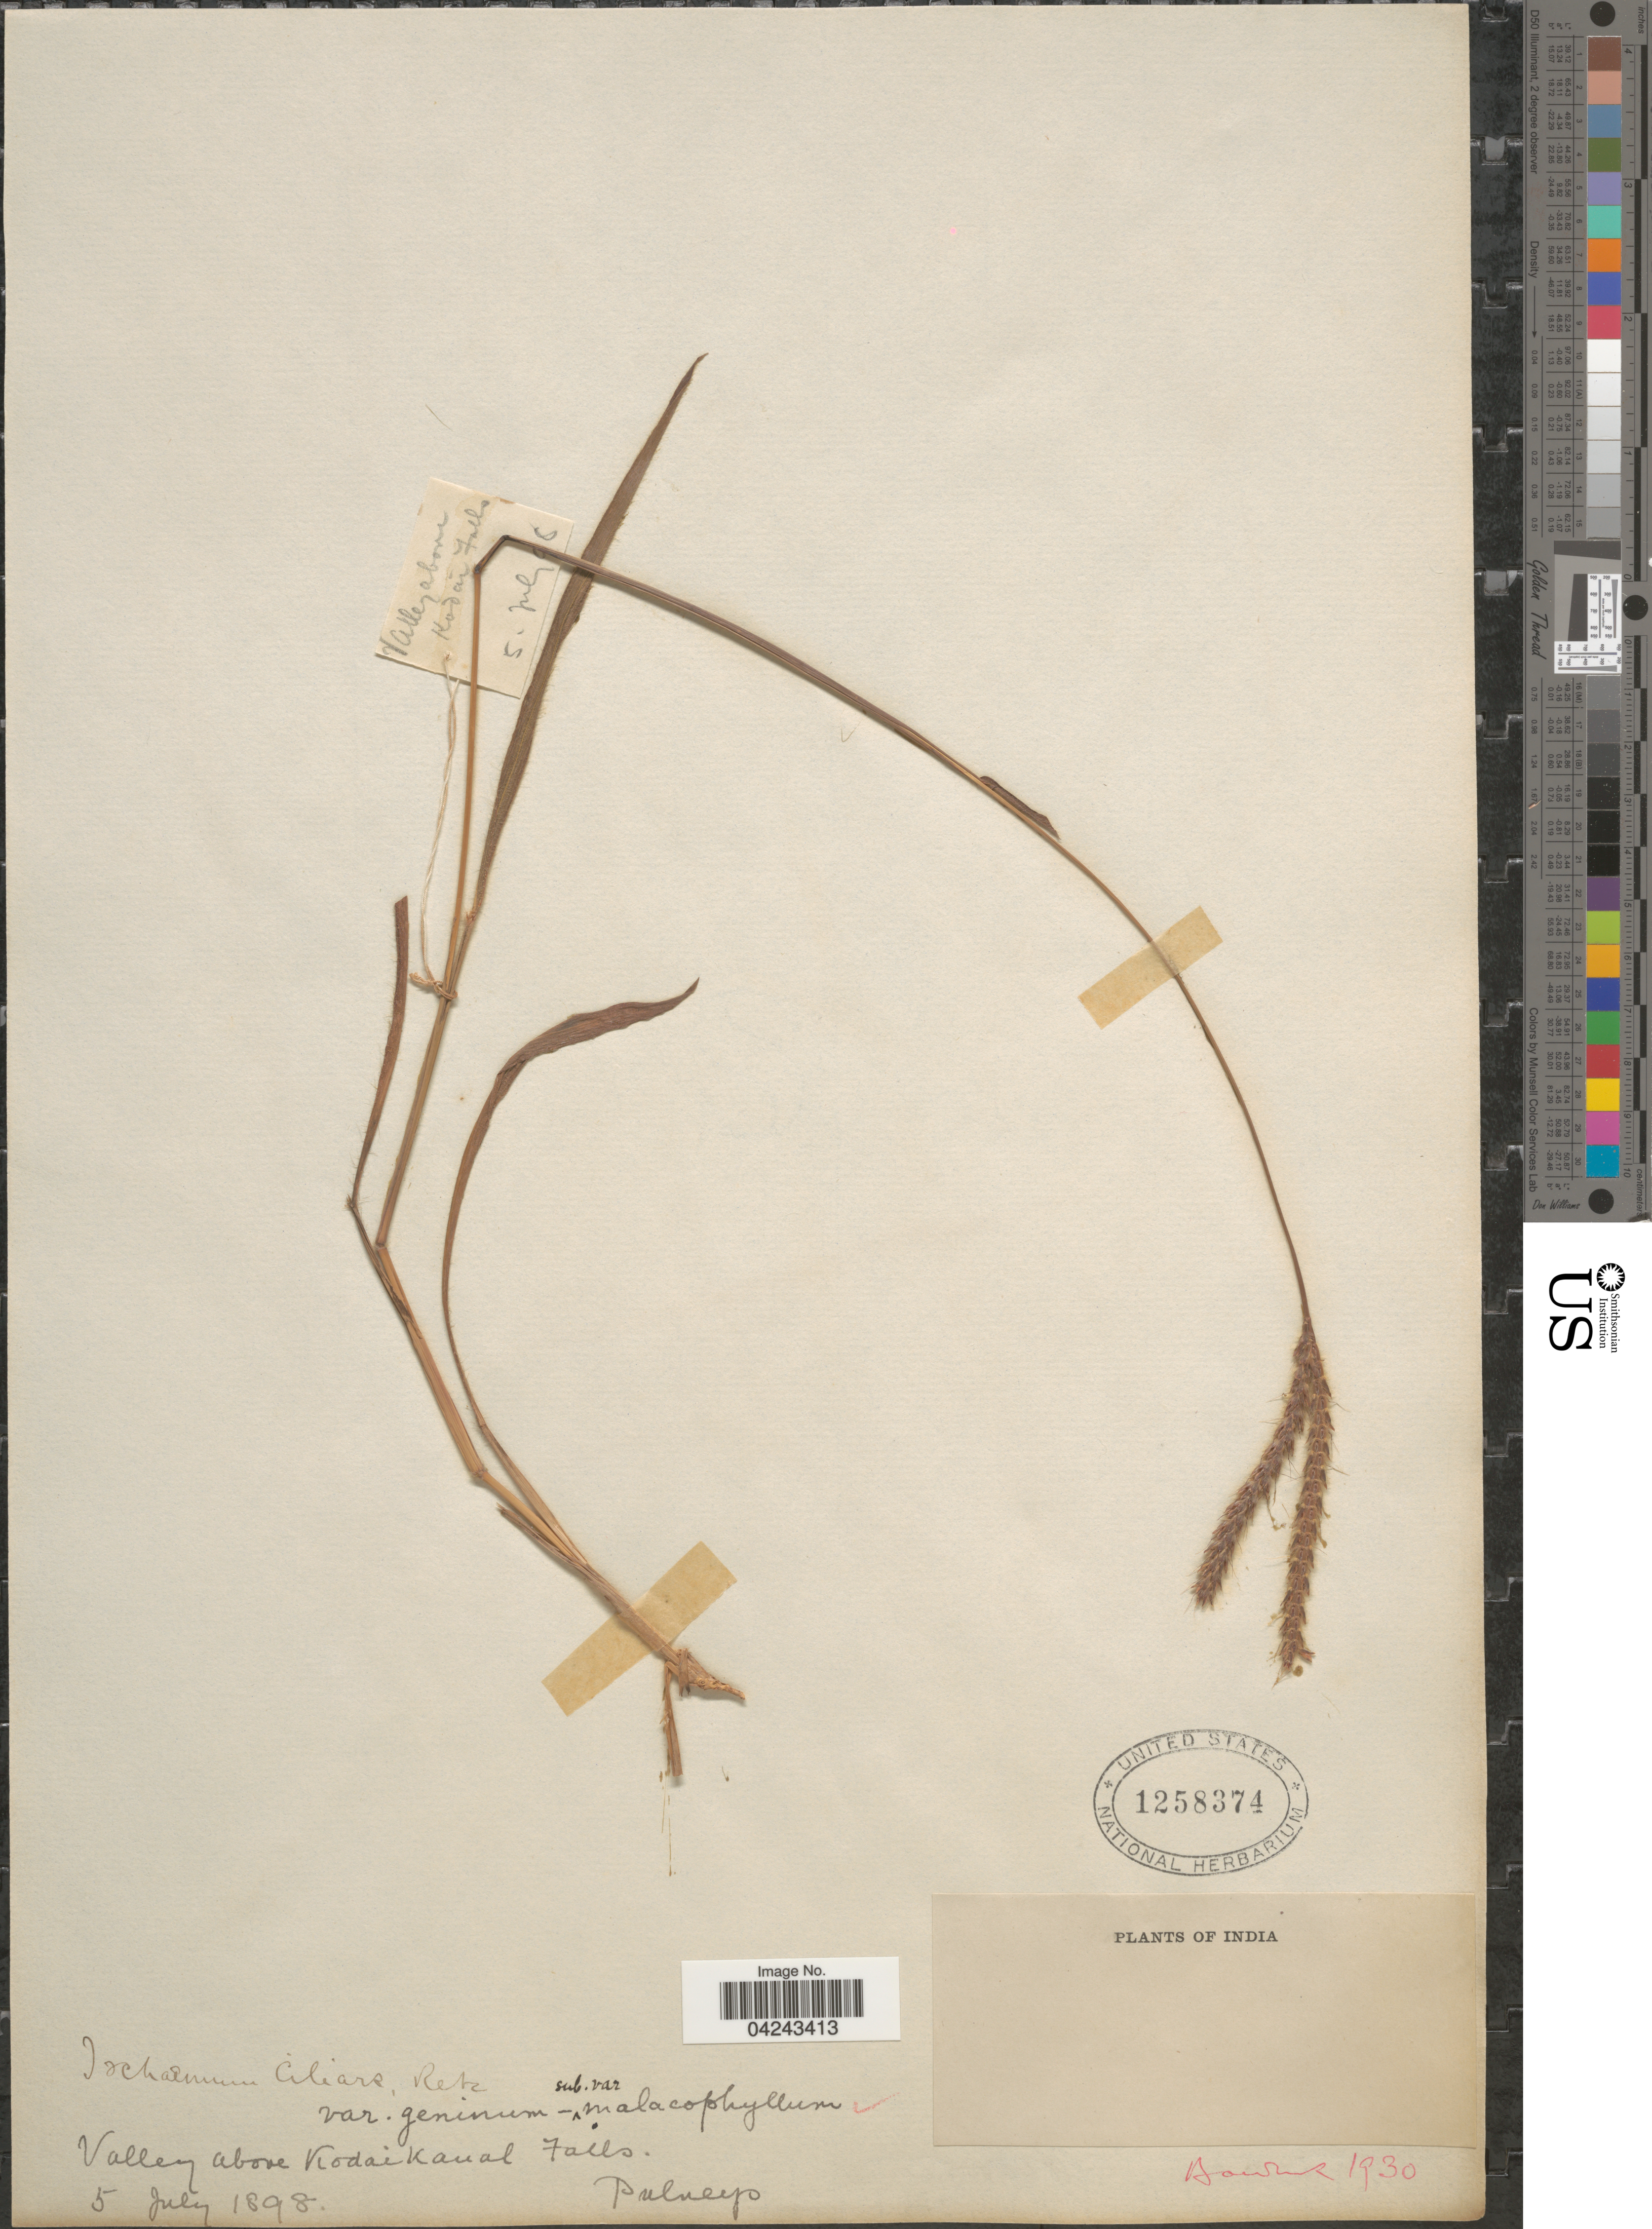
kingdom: Plantae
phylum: Tracheophyta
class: Liliopsida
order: Poales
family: Poaceae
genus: Ischaemum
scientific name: Ischaemum ciliare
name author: Retz.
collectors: -- Bourne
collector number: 1930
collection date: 1898-07-05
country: India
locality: Valley above Kodaikanal Falls. Pulneys.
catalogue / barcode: US 1258374